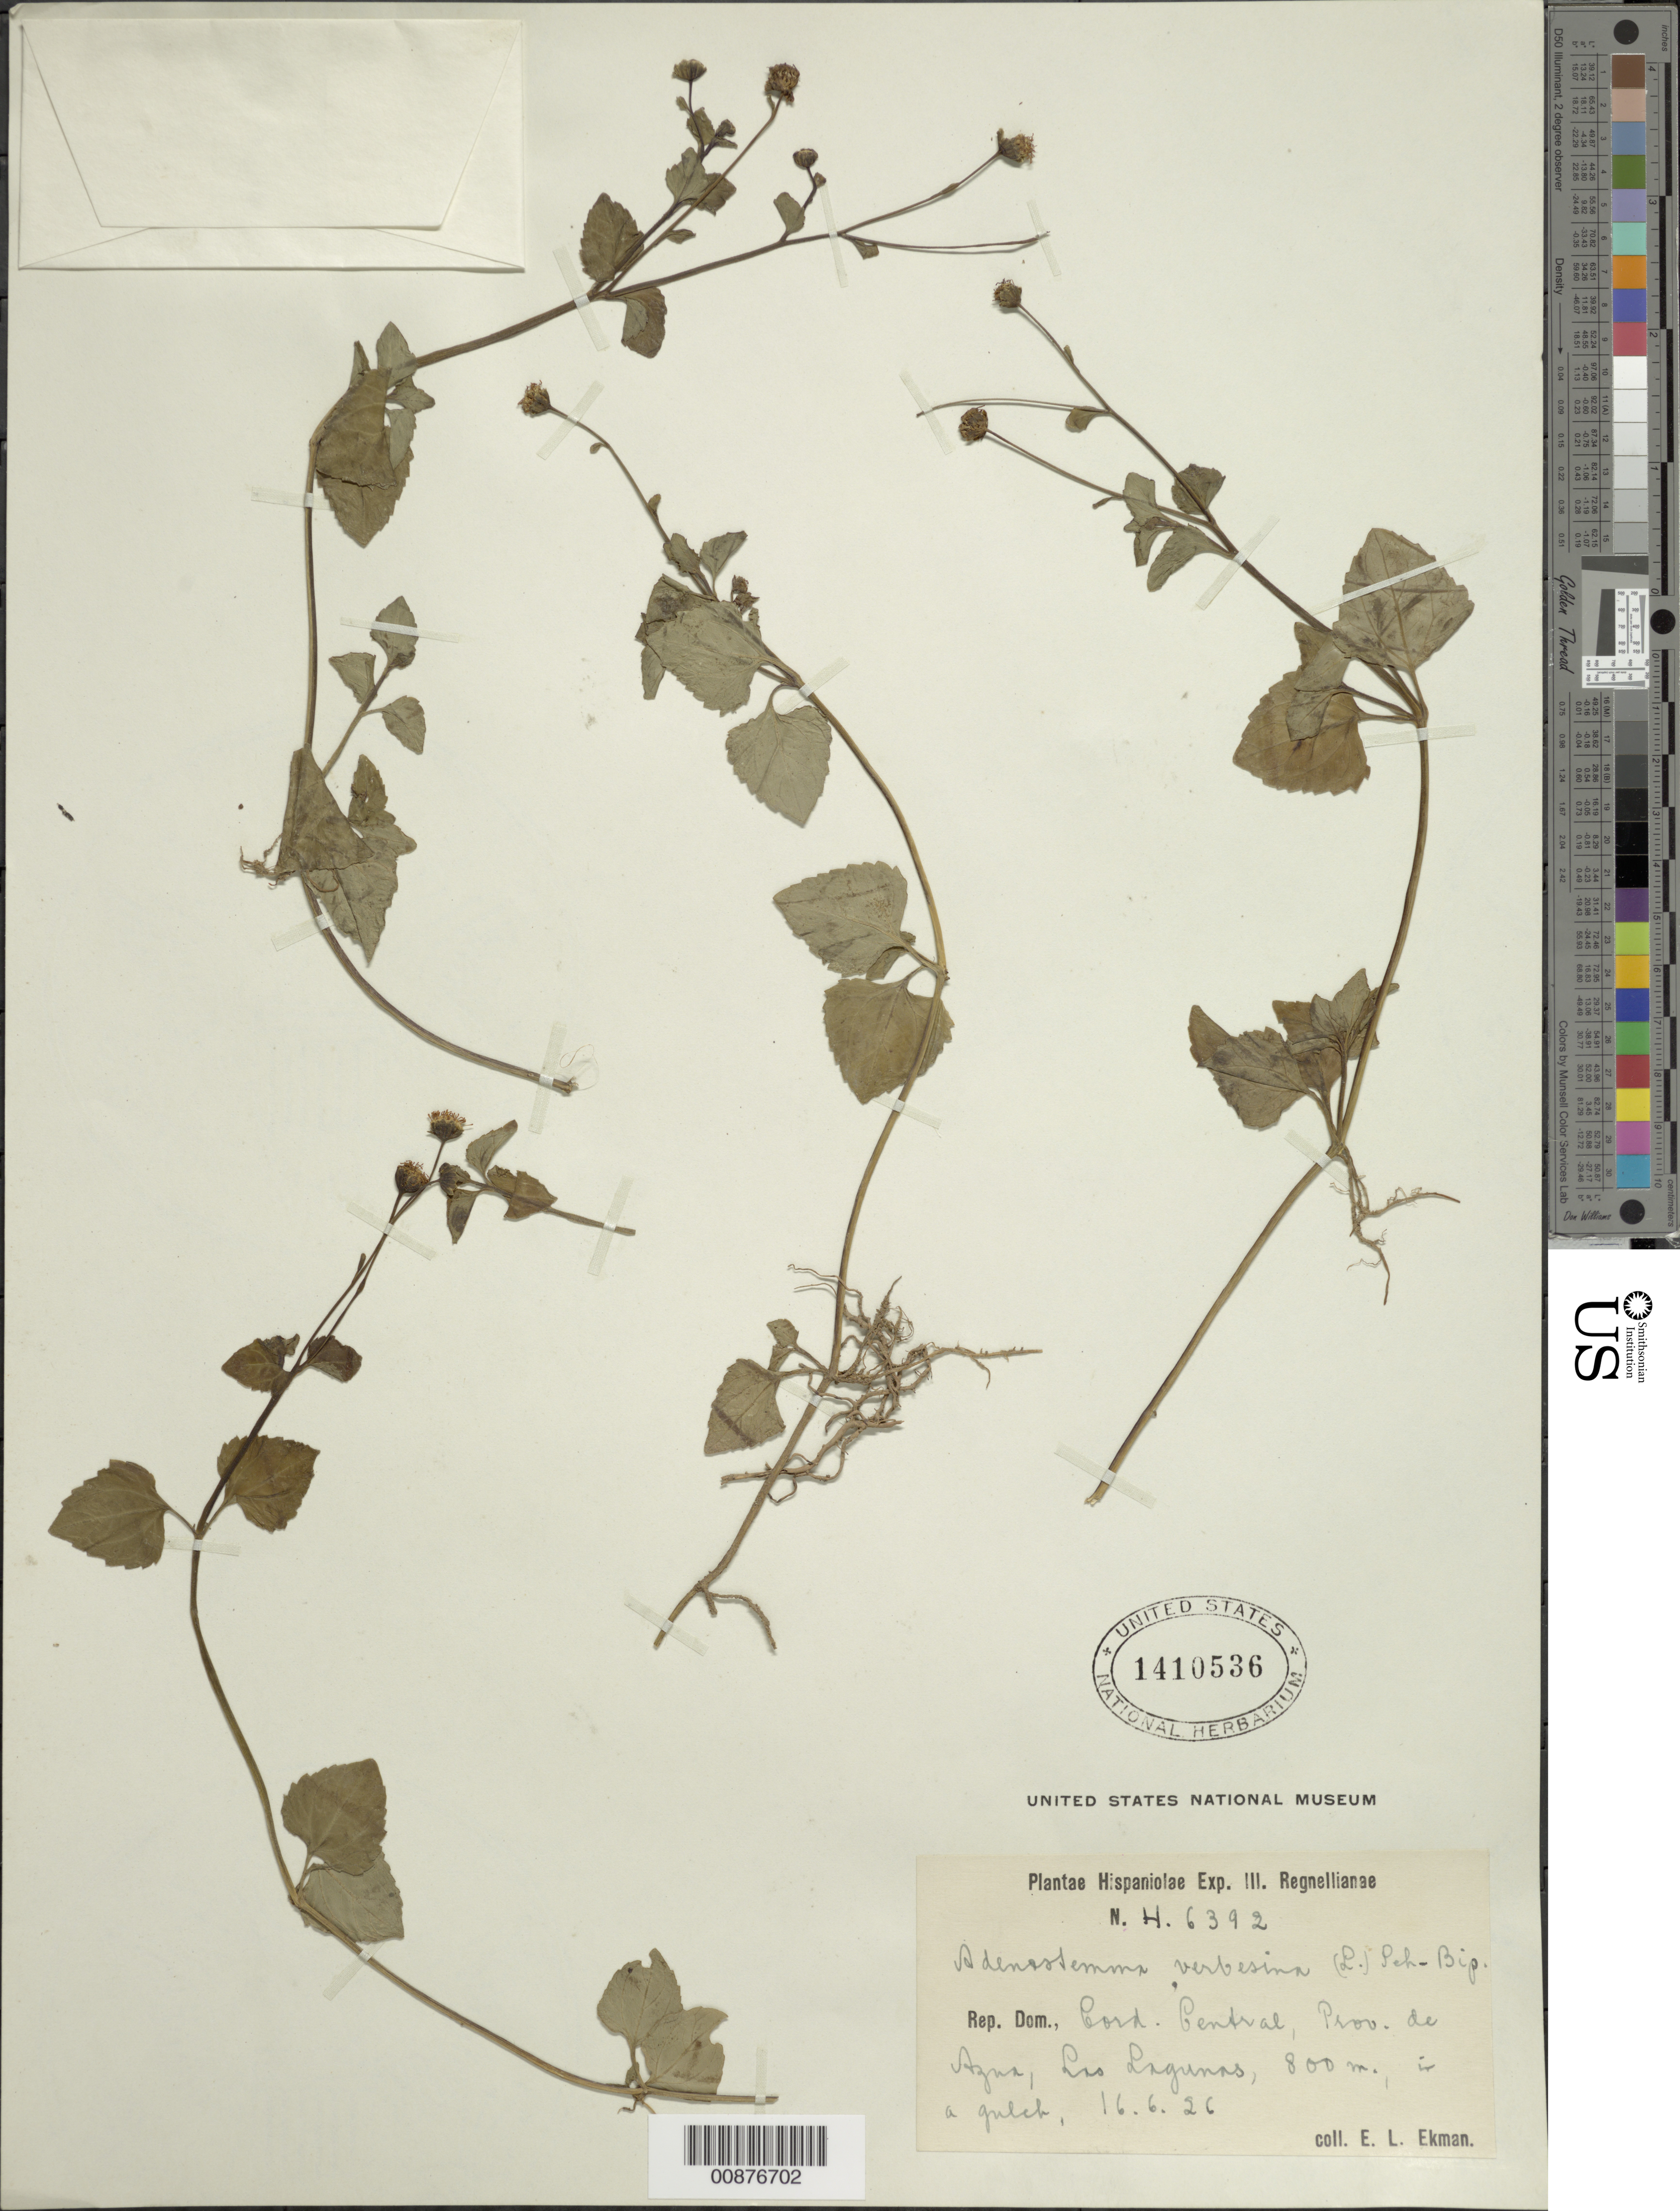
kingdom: Plantae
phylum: Tracheophyta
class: Magnoliopsida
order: Asterales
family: Asteraceae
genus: Adenostemma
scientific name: Adenostemma verbesina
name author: (L.) Sch. Bip.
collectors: E. L. Ekman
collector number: H 6392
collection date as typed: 16 Jun 1926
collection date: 1926-06-16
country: Dominican Republic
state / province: Azua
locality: Cord. Central, Las Lagunas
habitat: In a gulch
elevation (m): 800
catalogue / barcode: US 1410536